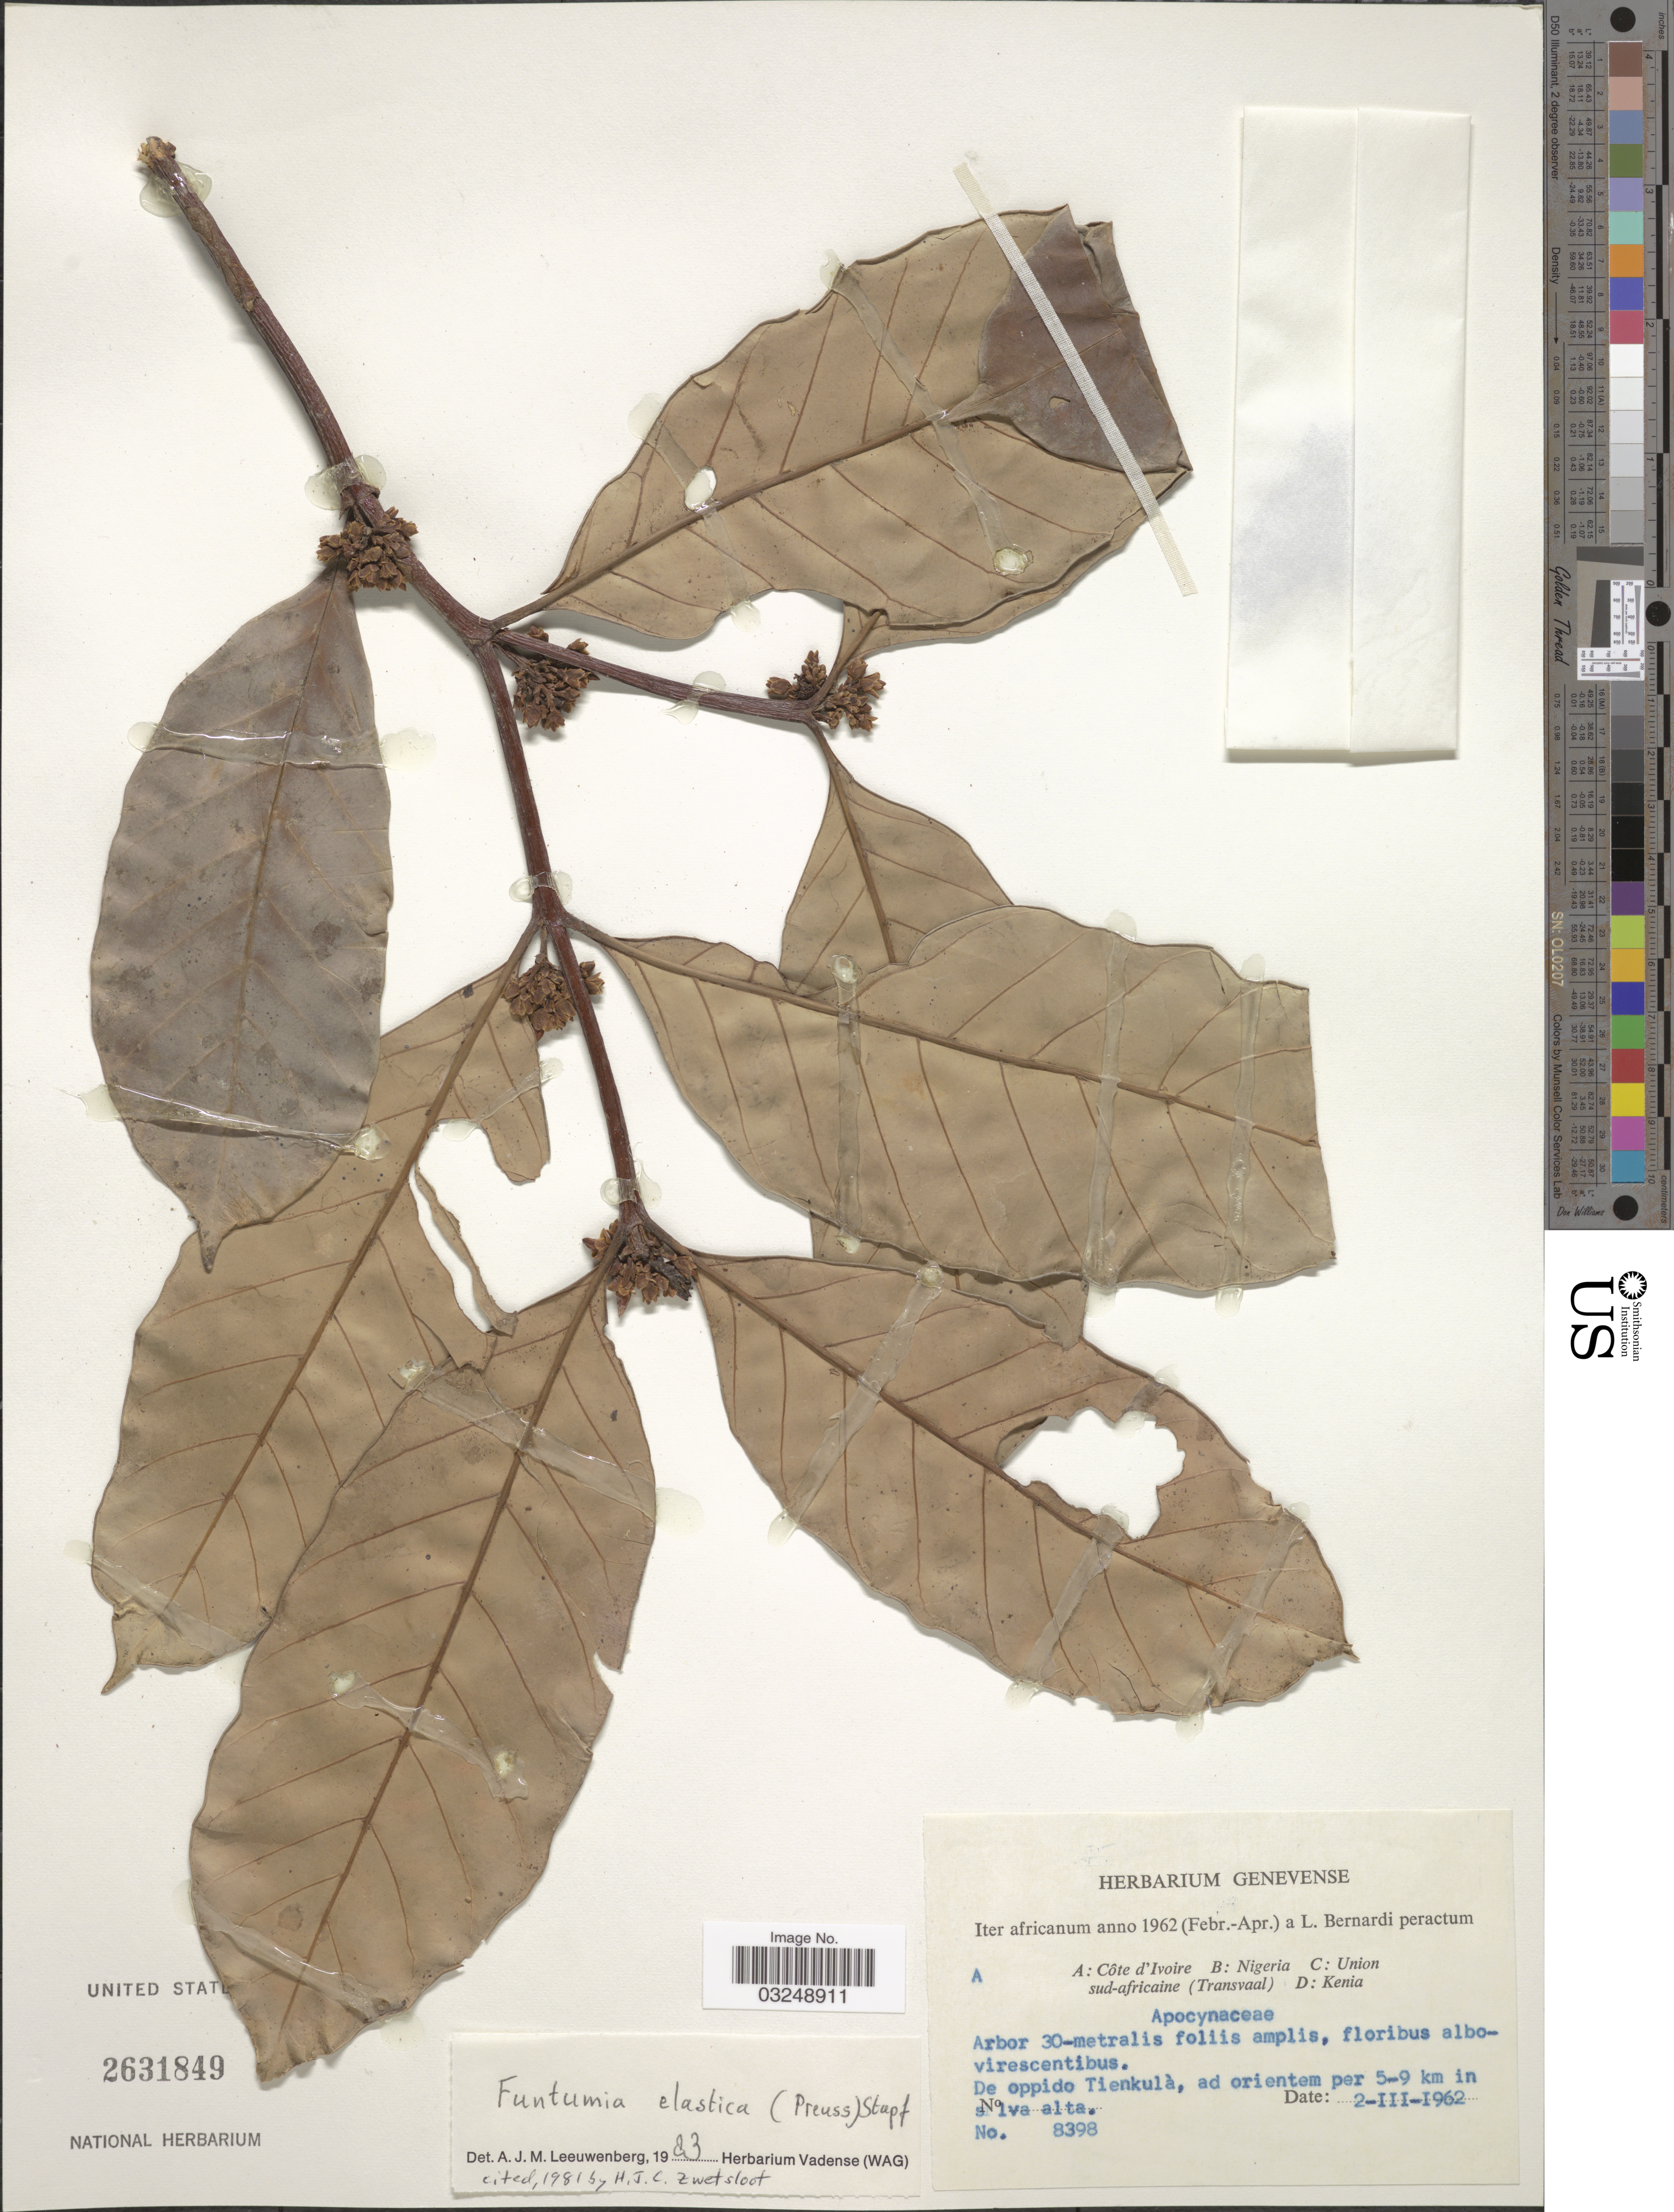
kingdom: Plantae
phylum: Tracheophyta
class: Magnoliopsida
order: Gentianales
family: Apocynaceae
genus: Funtumia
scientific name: Funtumia elastica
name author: Stapf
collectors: L. Bernardi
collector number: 8398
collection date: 1962-03-02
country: Ivory Coast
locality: Côte d'Ivoire. De oppido Tienkulà, ad orientem per 5-9 km in silva alta.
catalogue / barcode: US 2631849